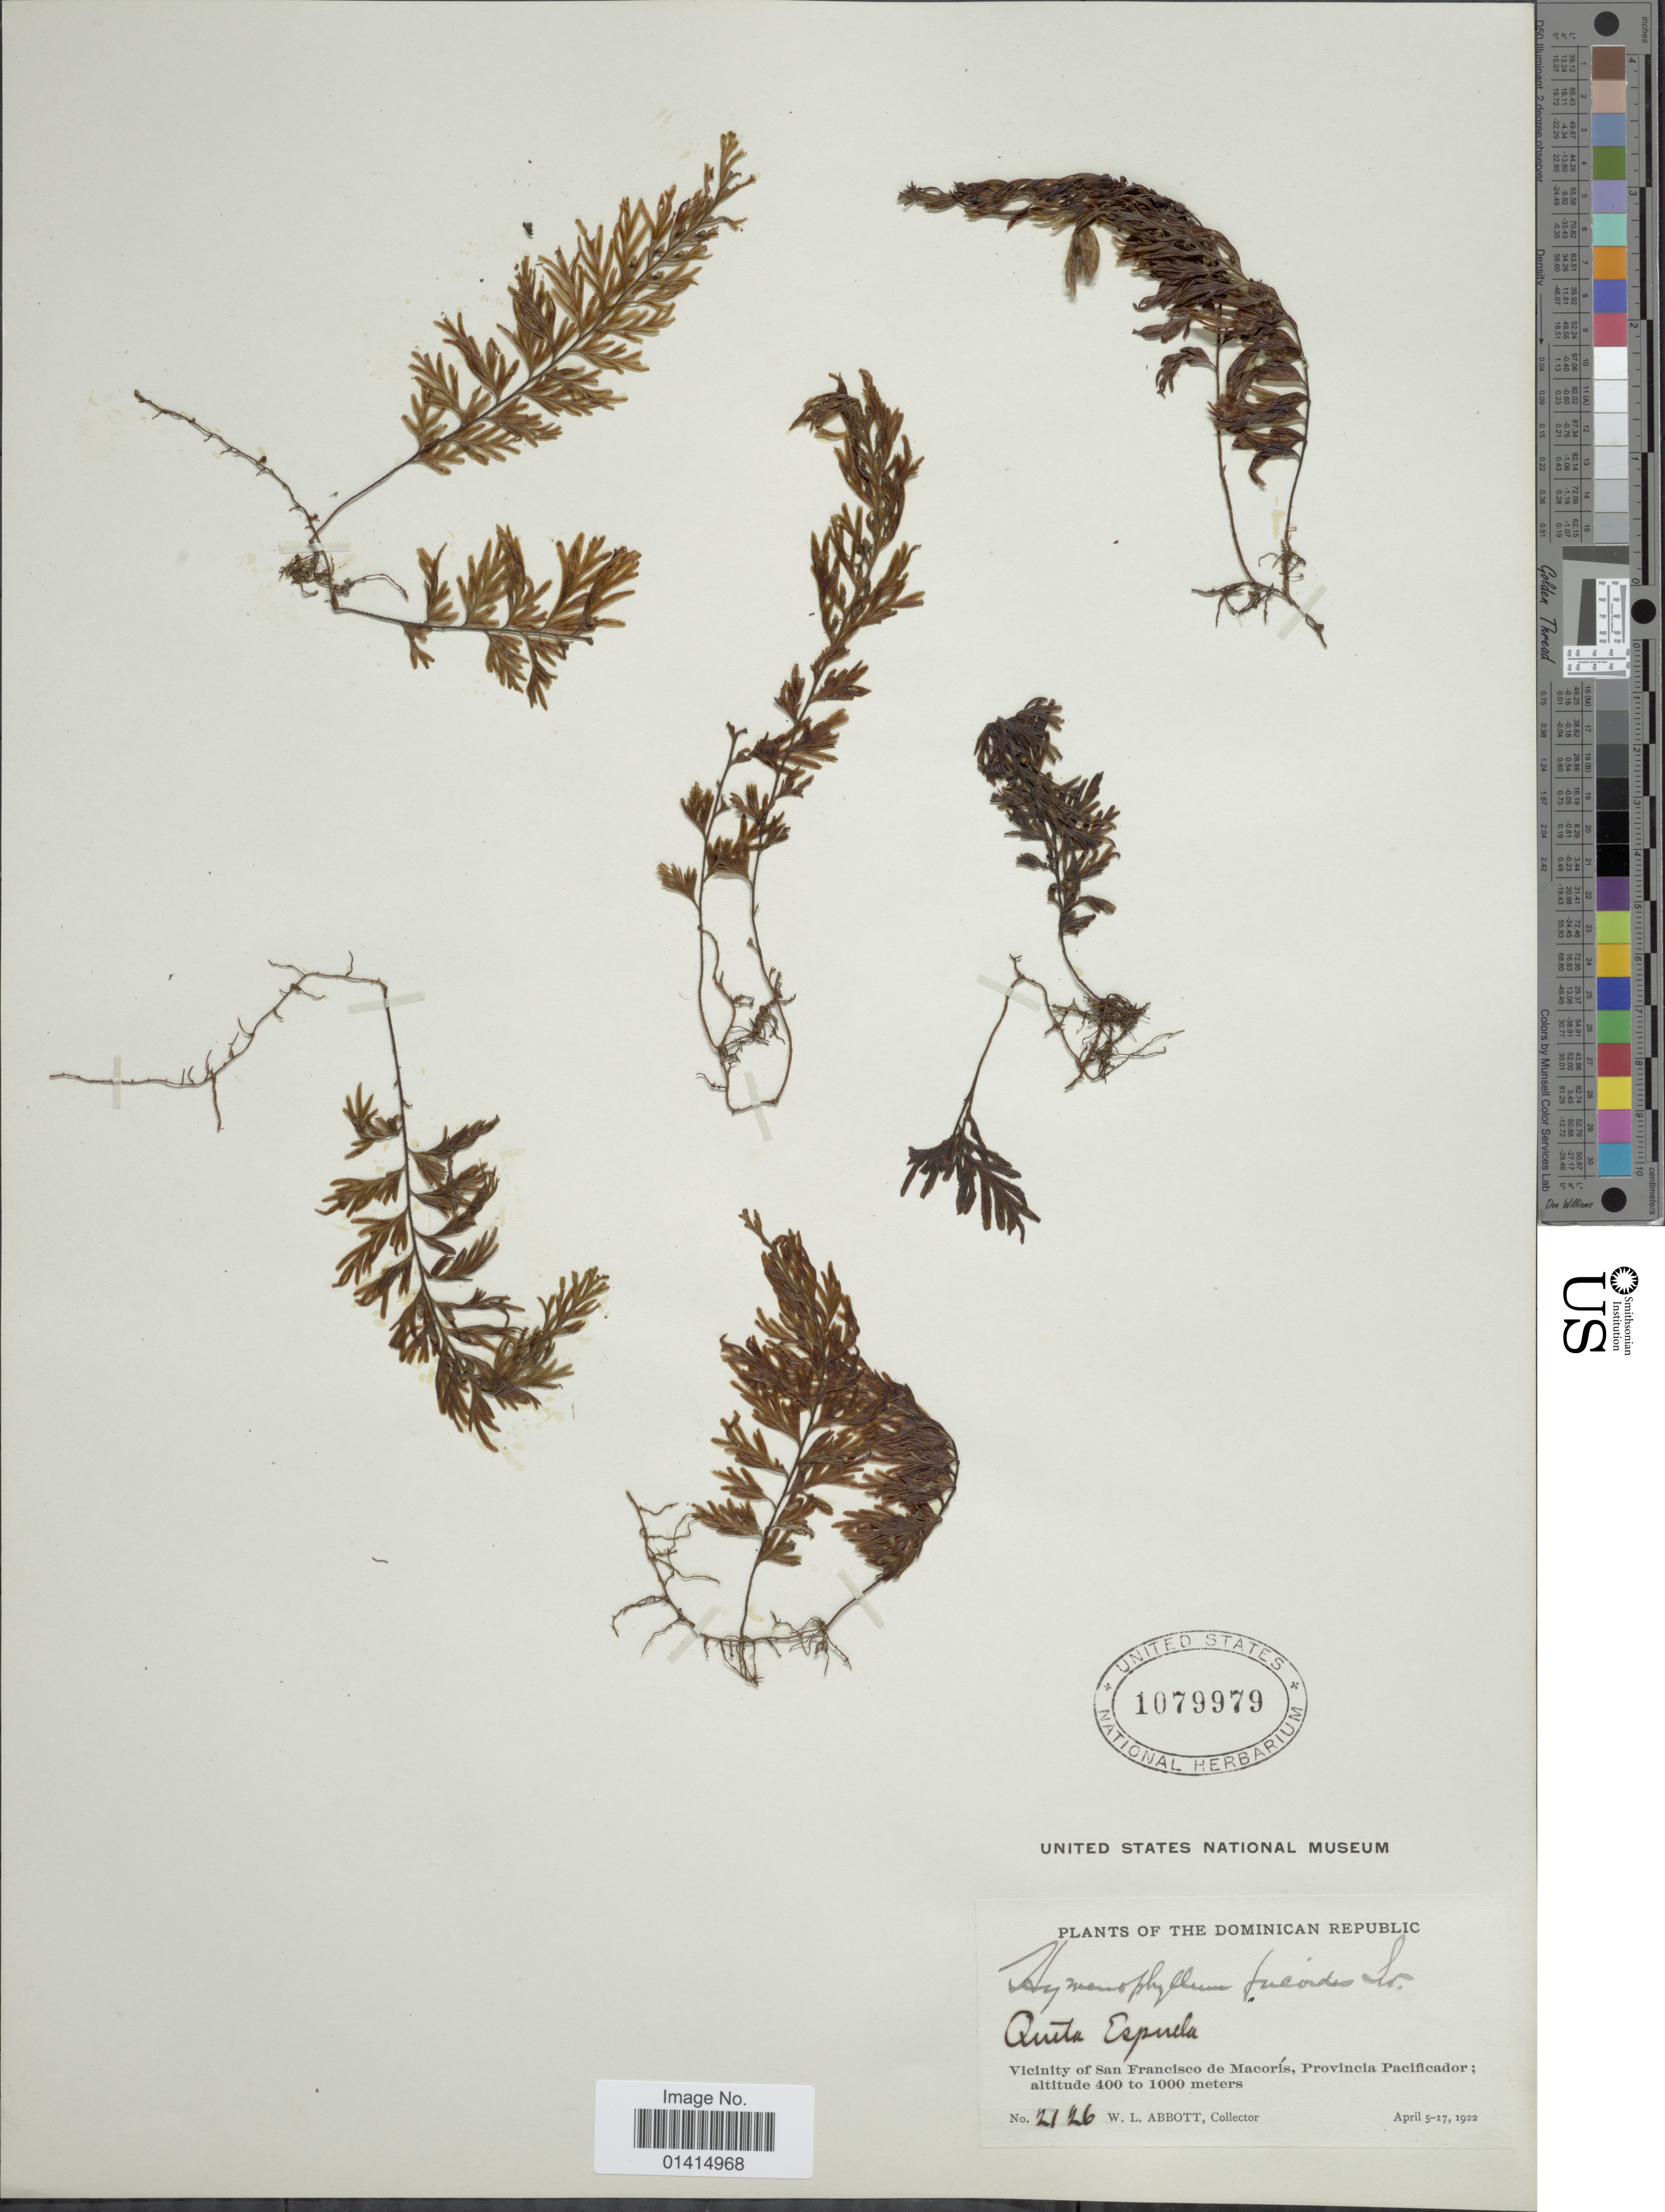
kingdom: Plantae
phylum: Tracheophyta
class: Polypodiopsida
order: Hymenophyllales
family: Hymenophyllaceae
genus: Hymenophyllum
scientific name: Hymenophyllum fucoides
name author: (Sw.) Sw.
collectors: W. L. Abbott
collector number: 2126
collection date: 1922-04-05/1922-04-17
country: Dominican Republic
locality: Dominican Republic, Vicinity of San Francisco de Macoris, provincia Pacificador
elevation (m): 400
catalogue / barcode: US 1079979